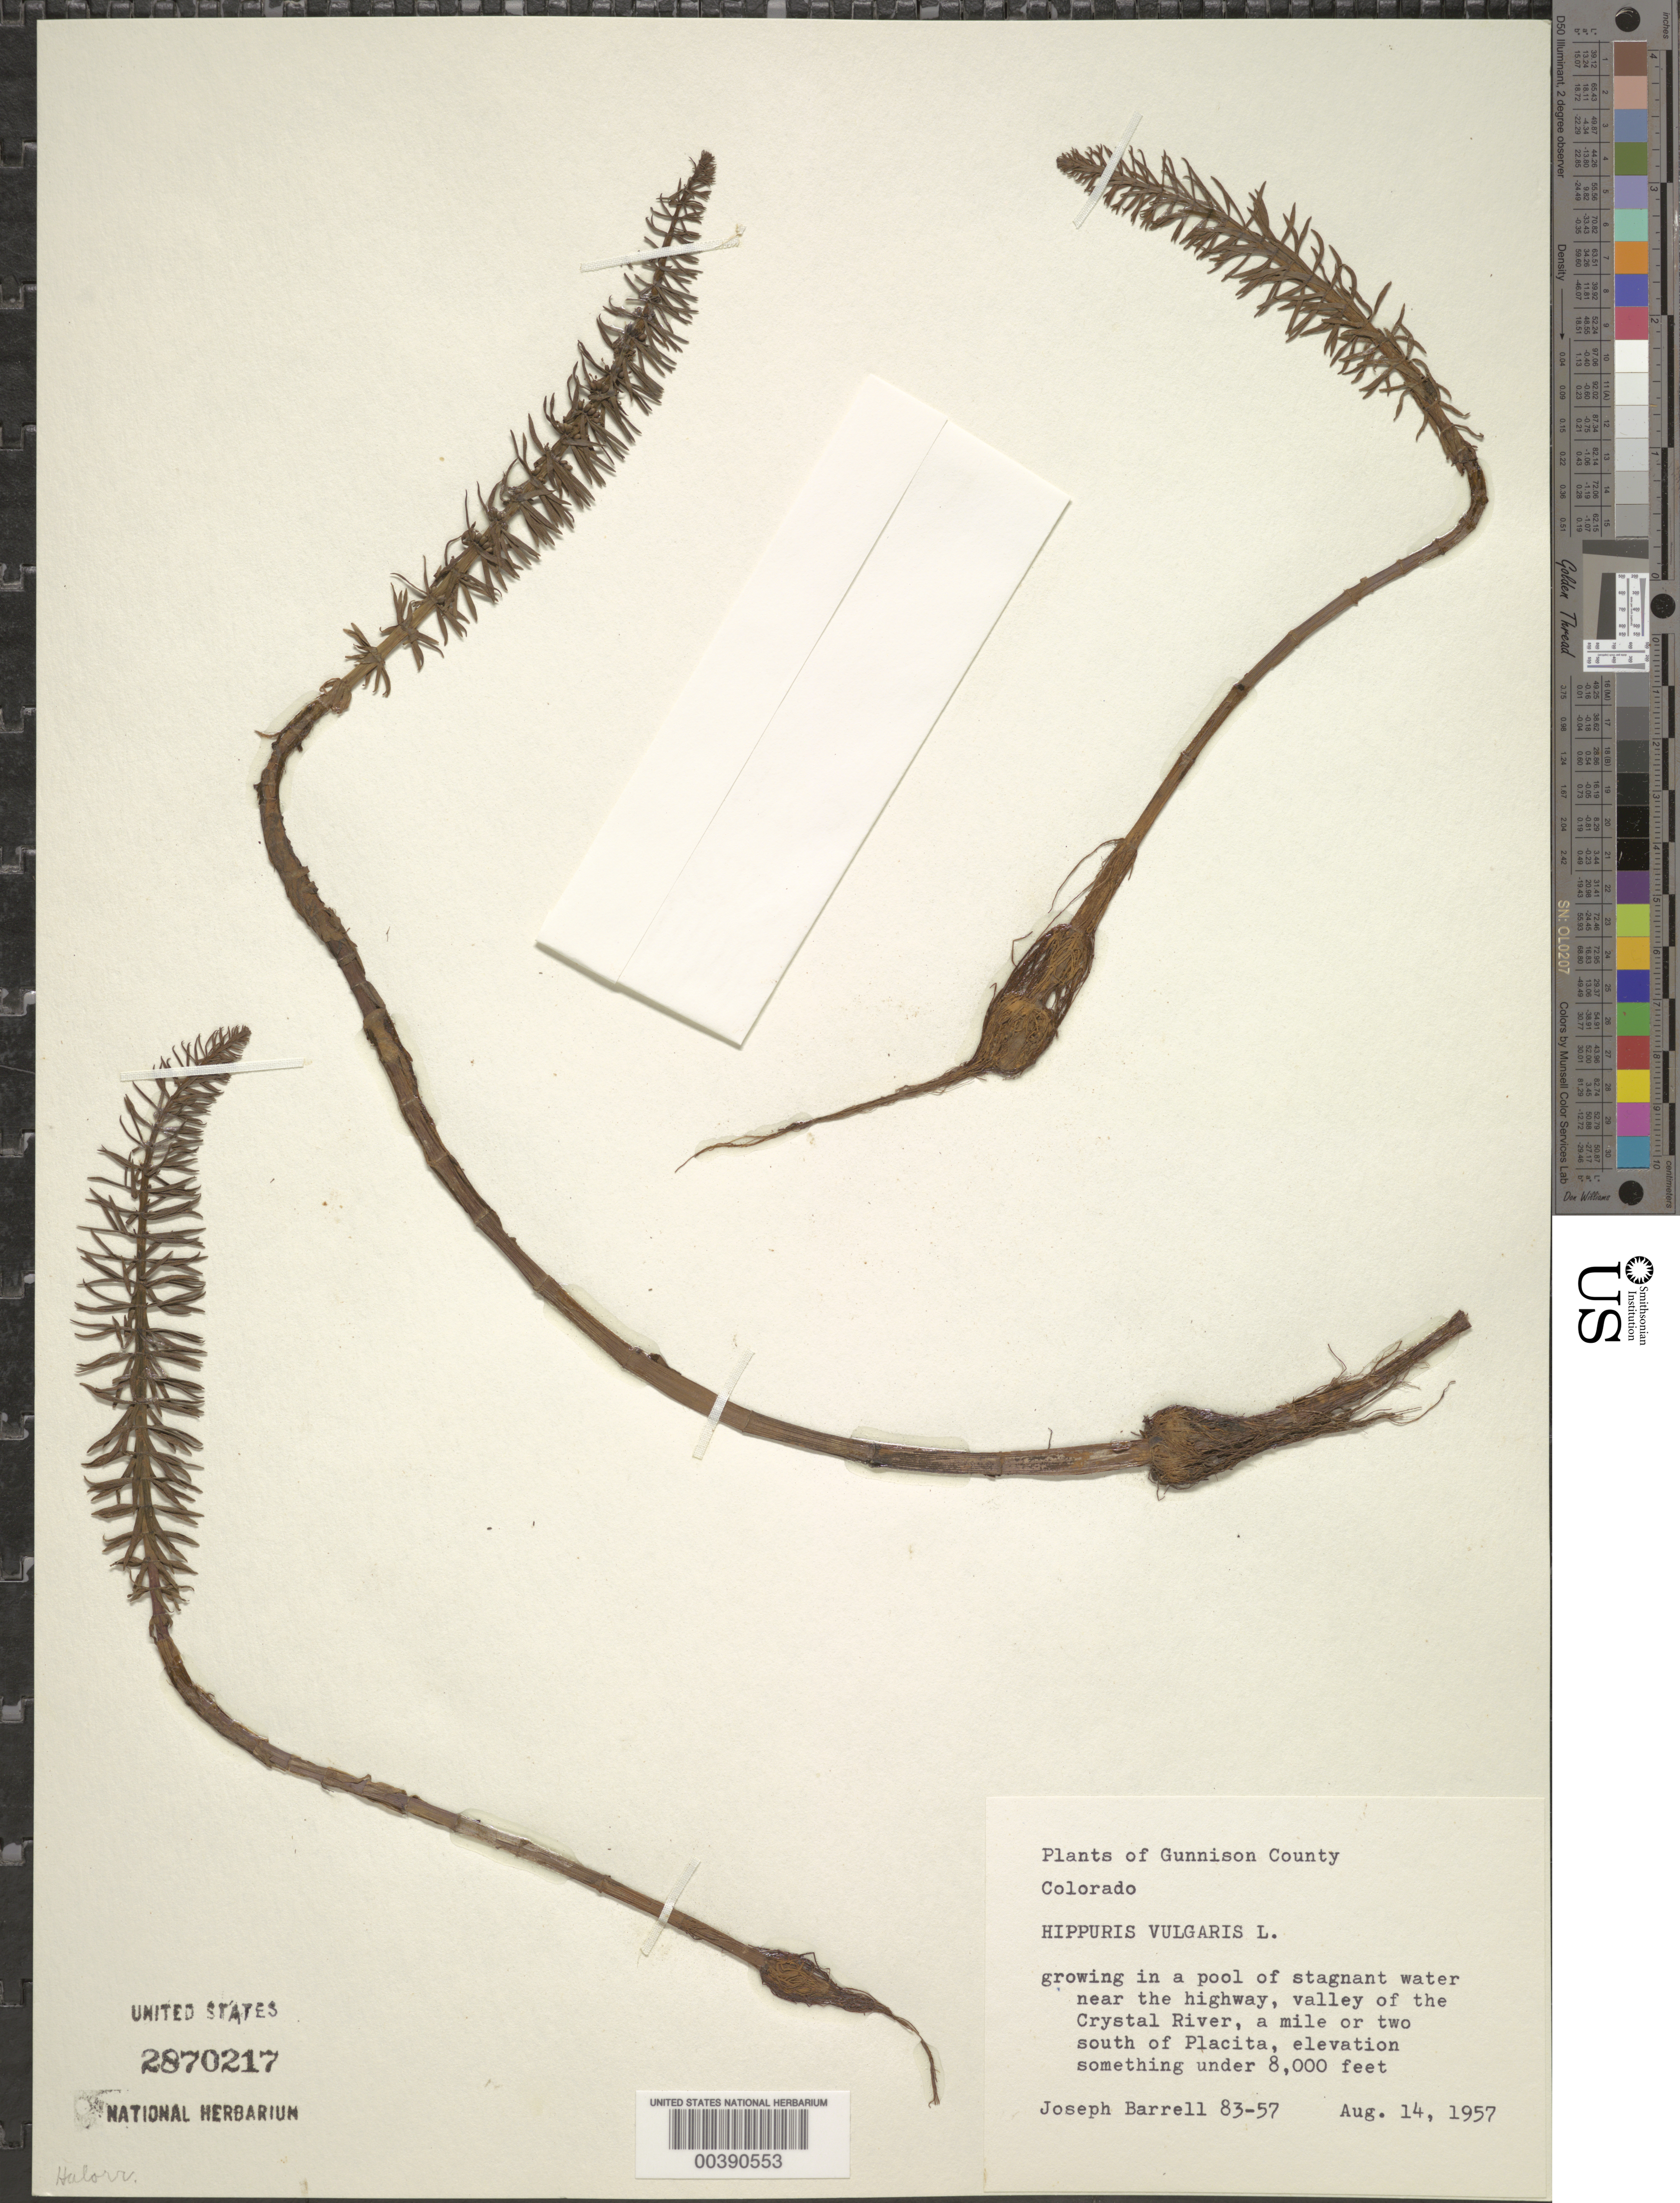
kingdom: Plantae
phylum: Tracheophyta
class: Magnoliopsida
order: Lamiales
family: Plantaginaceae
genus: Hippuris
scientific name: Hippuris vulgaris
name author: L.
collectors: J. Barrell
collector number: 83-57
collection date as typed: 14 Aug 1957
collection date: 1957-08-14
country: United States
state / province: Colorado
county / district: Gunnison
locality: Valley of the crystal river, s of placita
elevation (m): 2438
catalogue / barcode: US 2870217